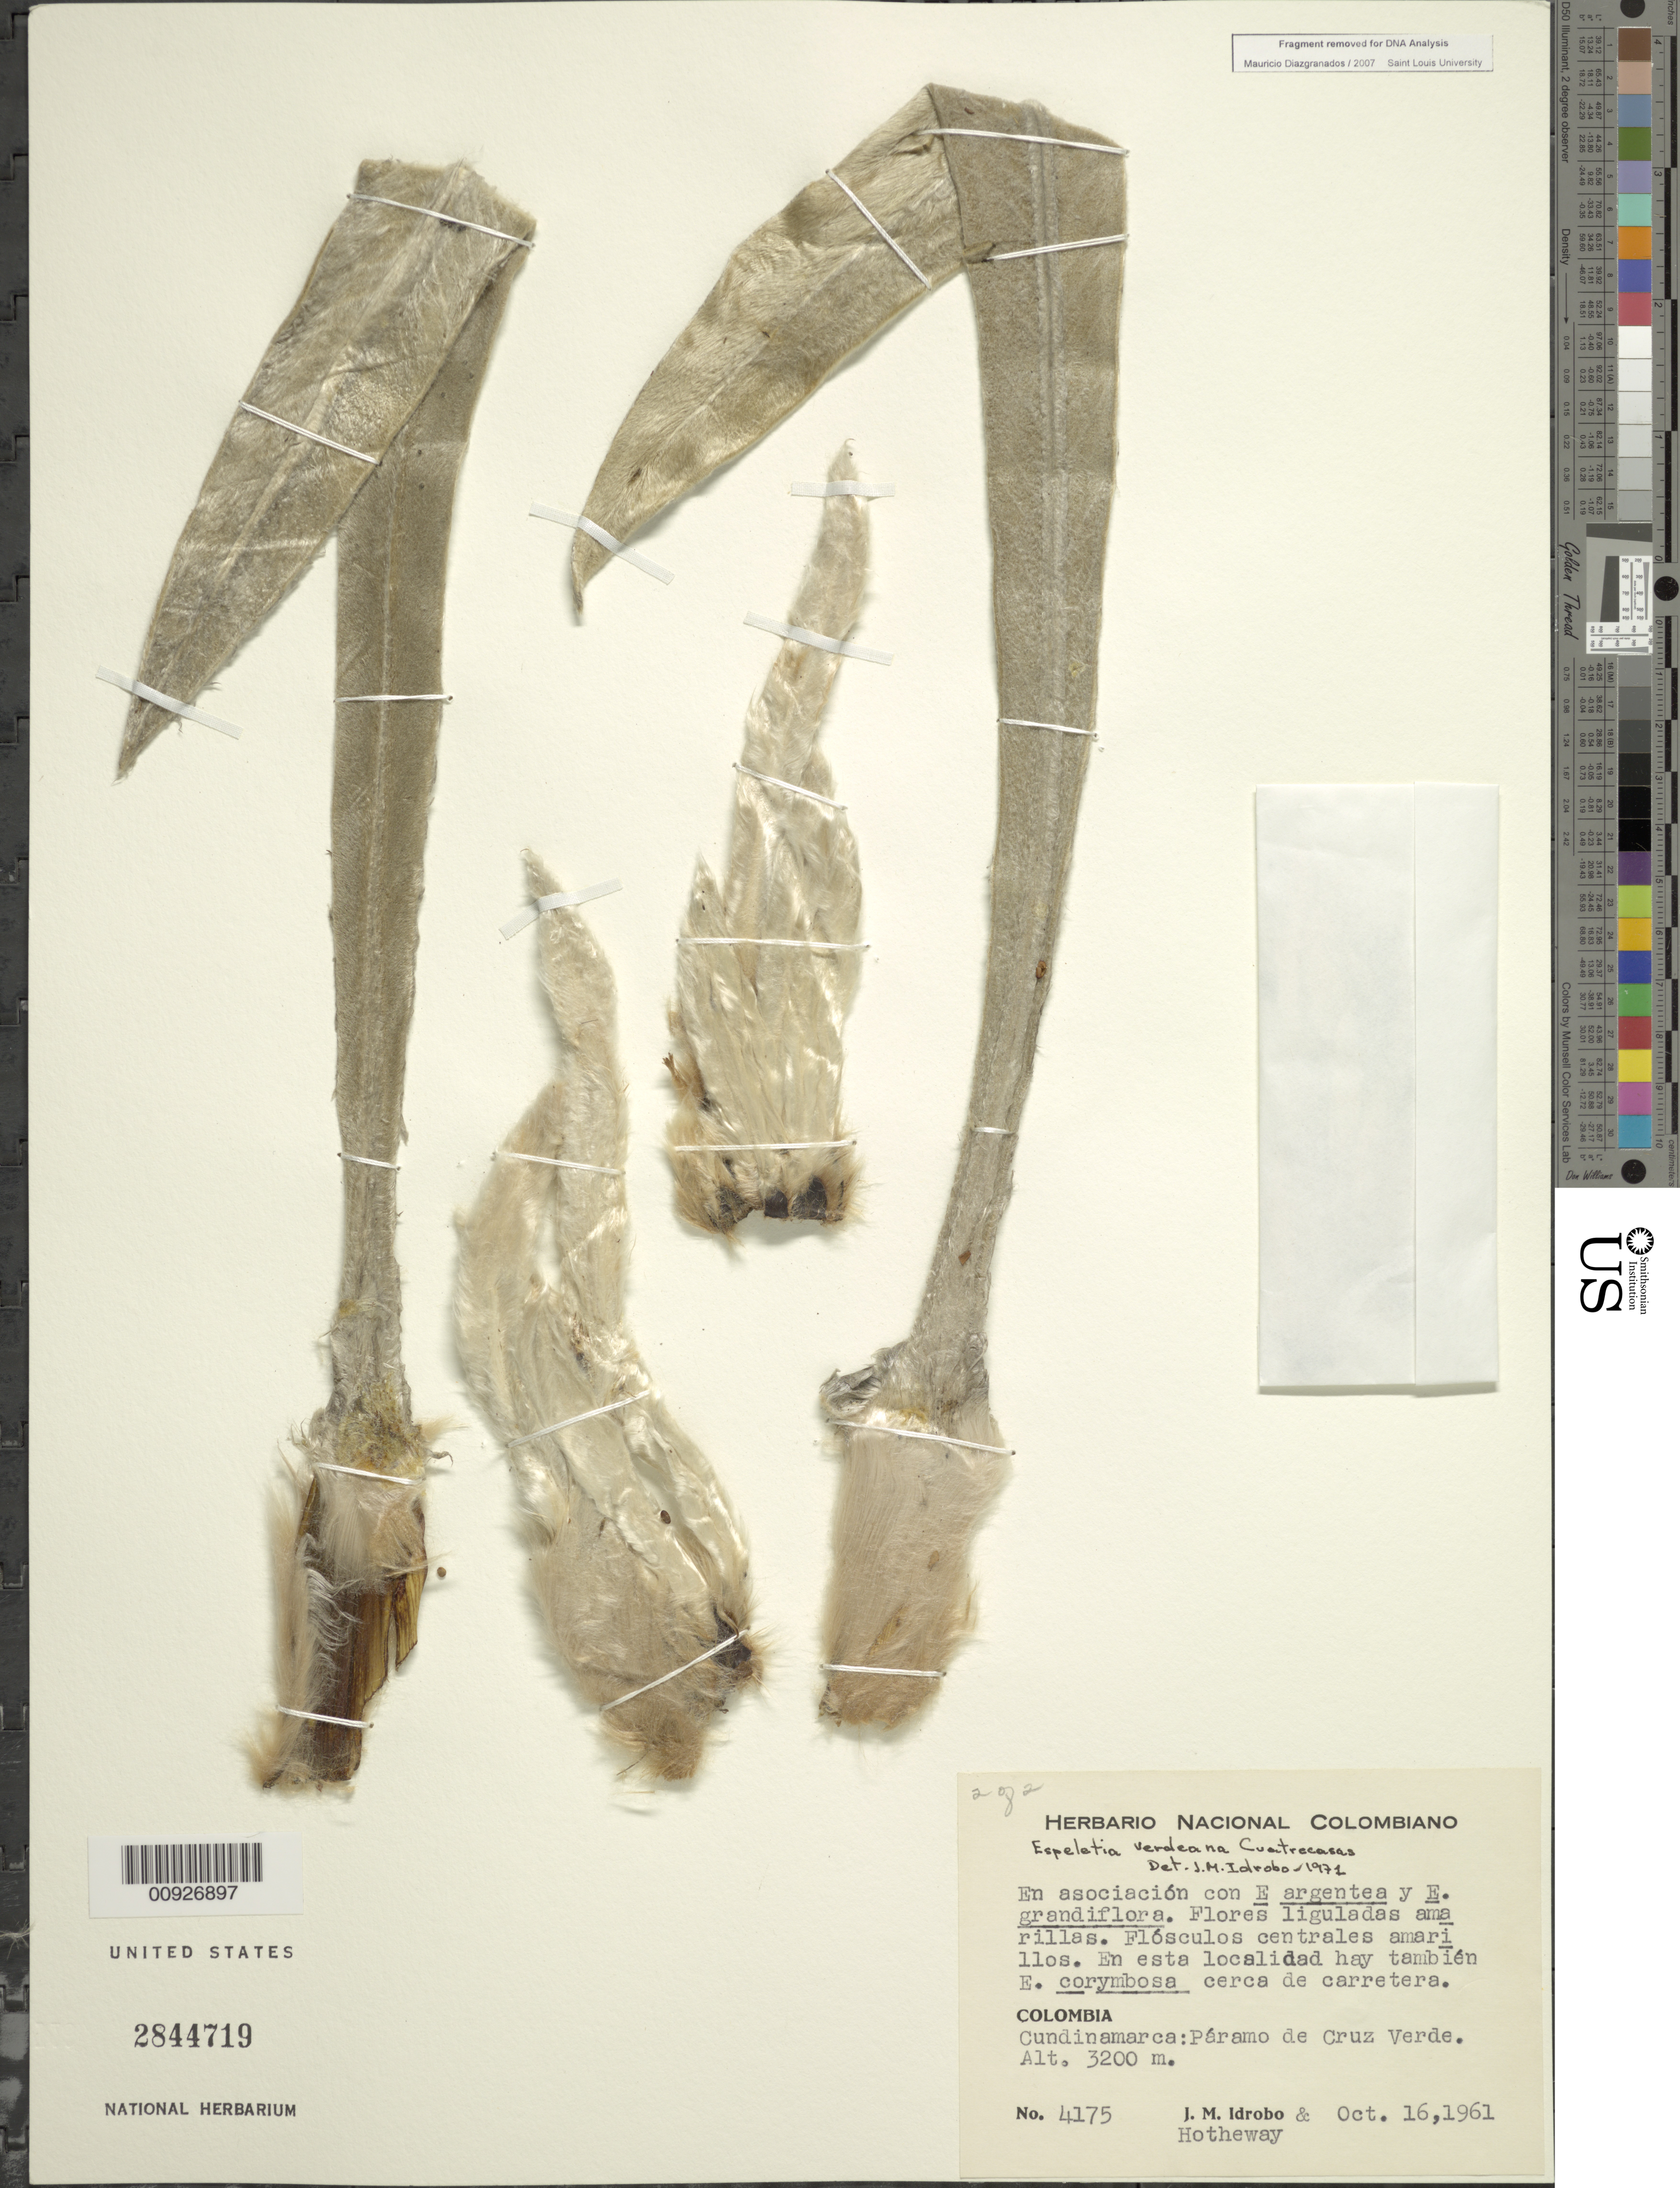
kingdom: Plantae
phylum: Tracheophyta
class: Magnoliopsida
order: Asterales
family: Asteraceae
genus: Espeletia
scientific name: Espeletia x verdeana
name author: Cuatrec.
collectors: J. M. Idrobo & -- Hotheway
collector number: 4175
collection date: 1961-10-16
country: Colombia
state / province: Cundinamarca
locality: P. de Cruz Verde.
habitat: En asociación con E. argentea y E. grandiflora. En esta localidad hay también E. corymbosa cerca de carretera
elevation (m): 3200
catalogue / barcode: US 2844719